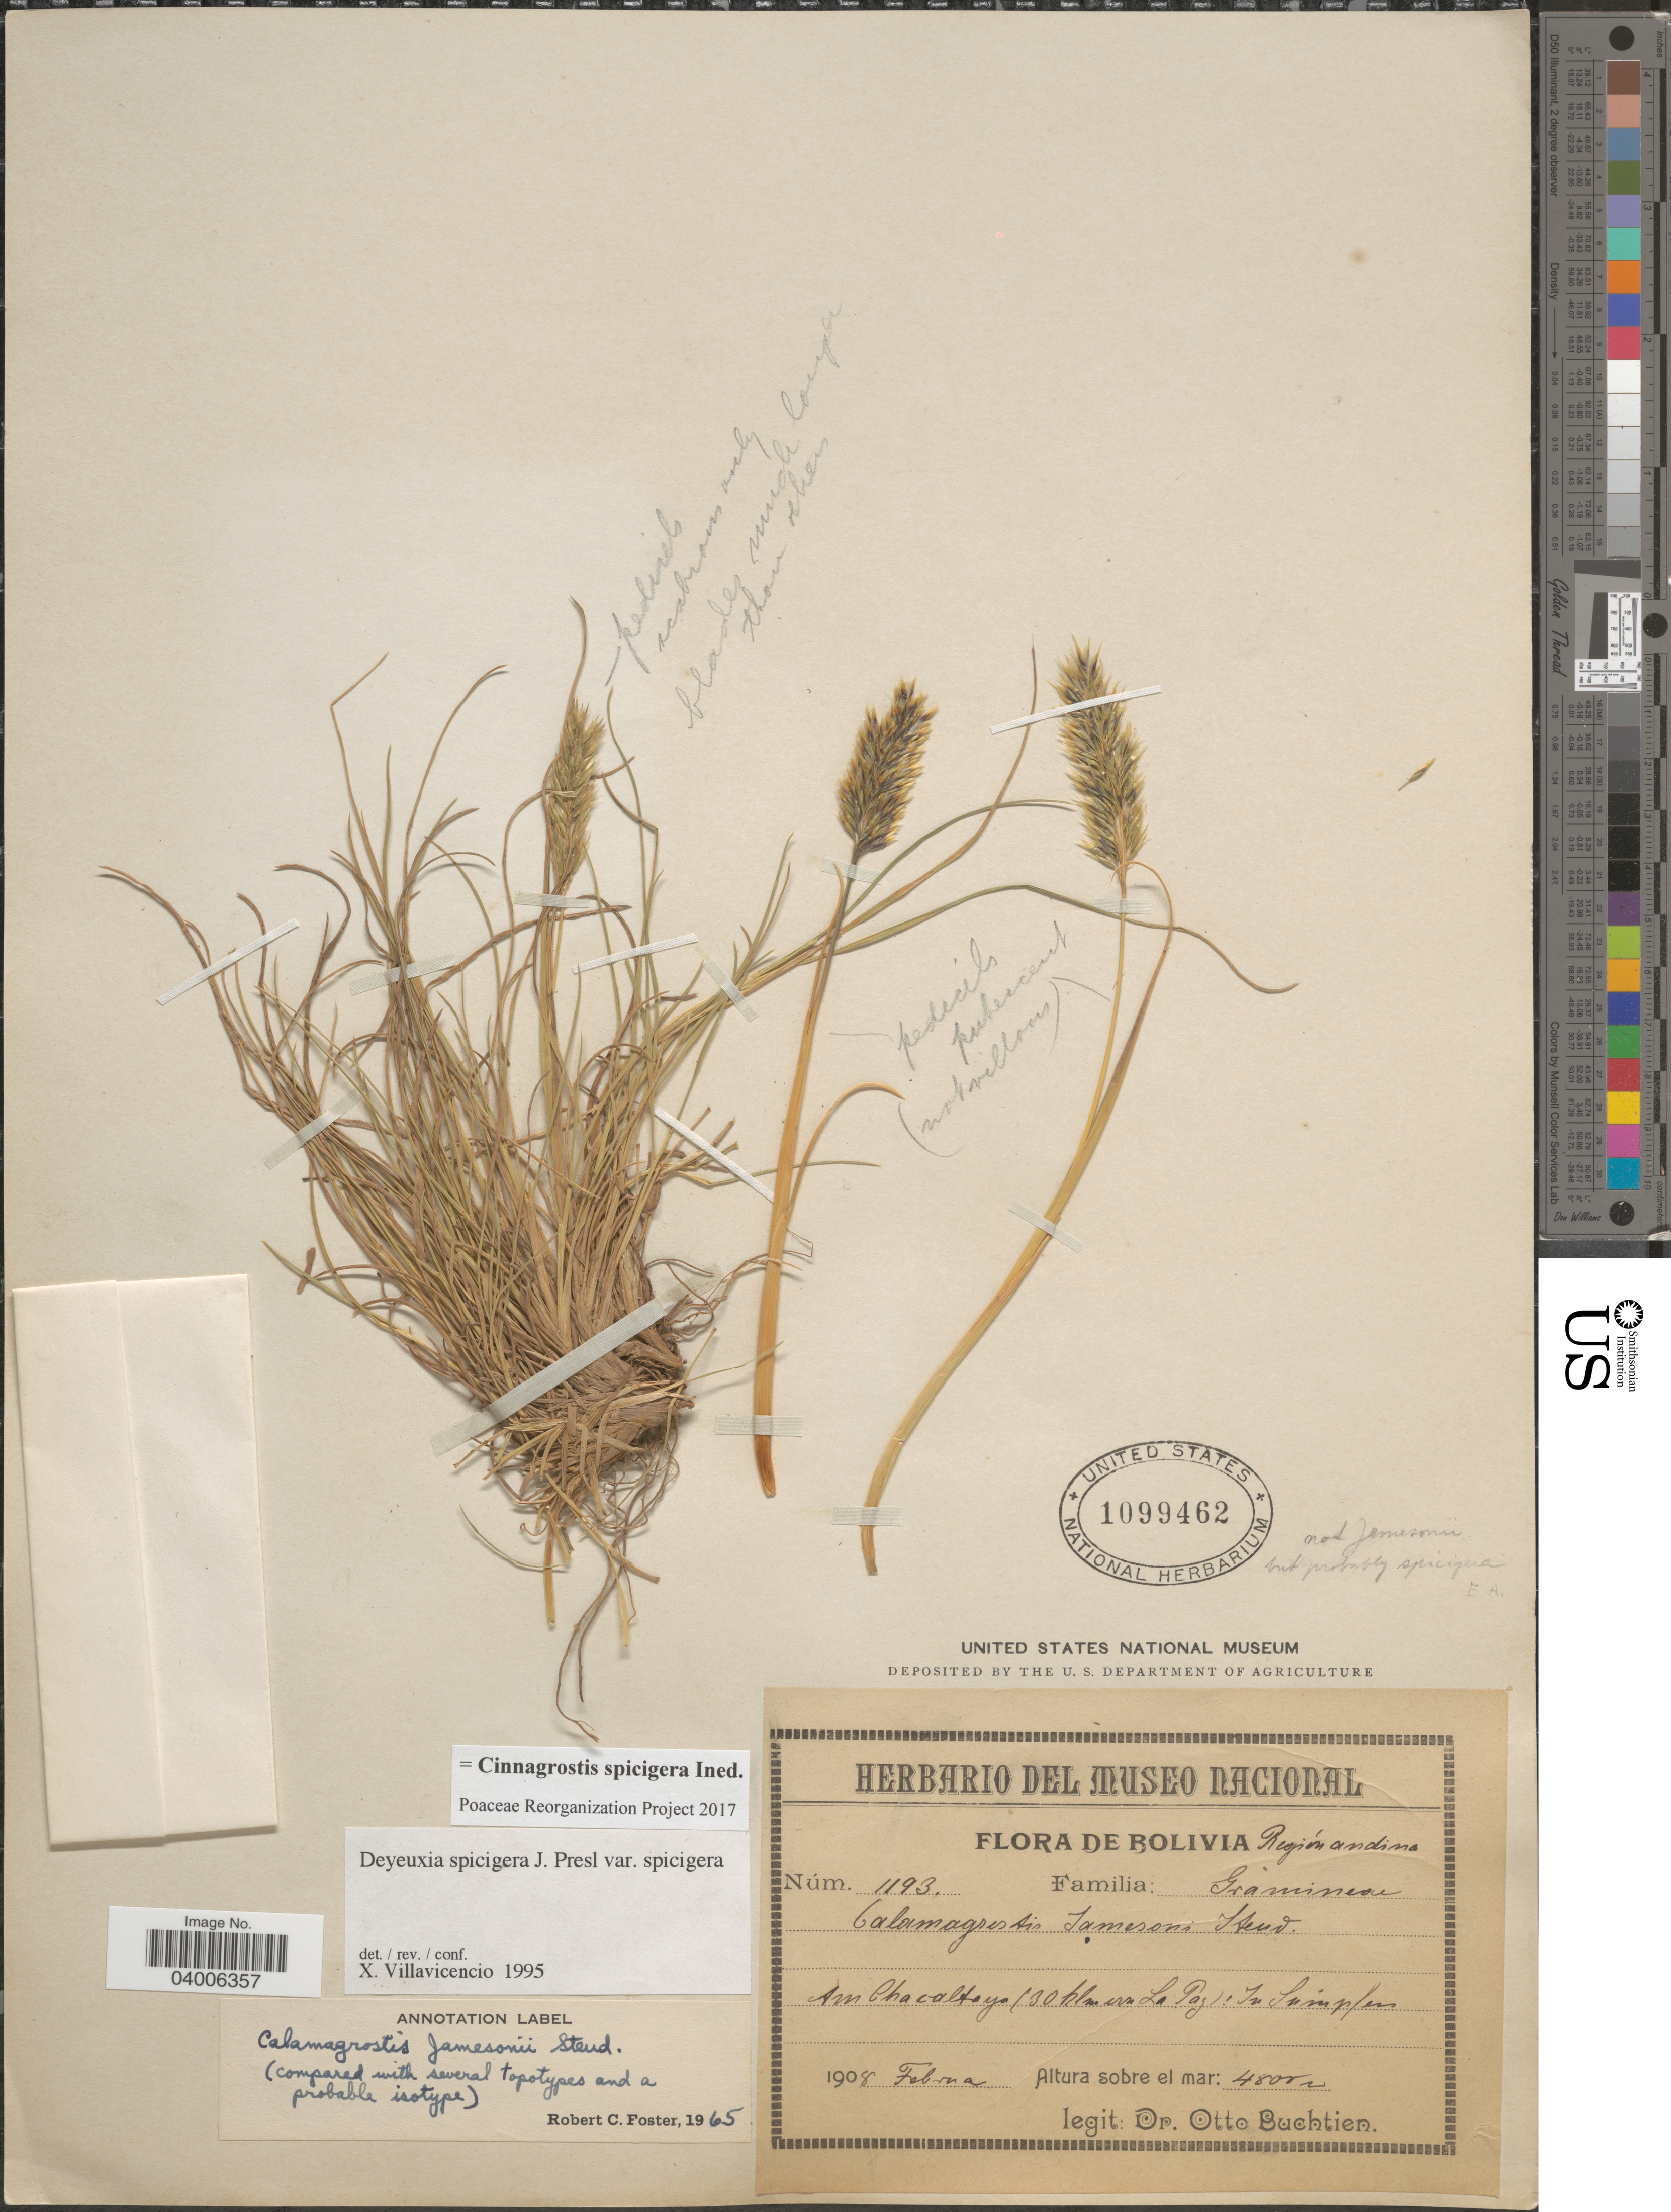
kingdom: Plantae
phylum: Tracheophyta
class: Liliopsida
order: Poales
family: Poaceae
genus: Cinnagrostis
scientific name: Cinnagrostis spicigera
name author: (J. Presl) P.M. Peterson et al.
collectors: O. Buchtien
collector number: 1193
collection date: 1908-02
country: Bolivia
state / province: La Paz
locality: Región andina. Am Chacataya (30 klm en La Paz); In Sumpfen.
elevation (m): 4800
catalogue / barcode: US 1099462